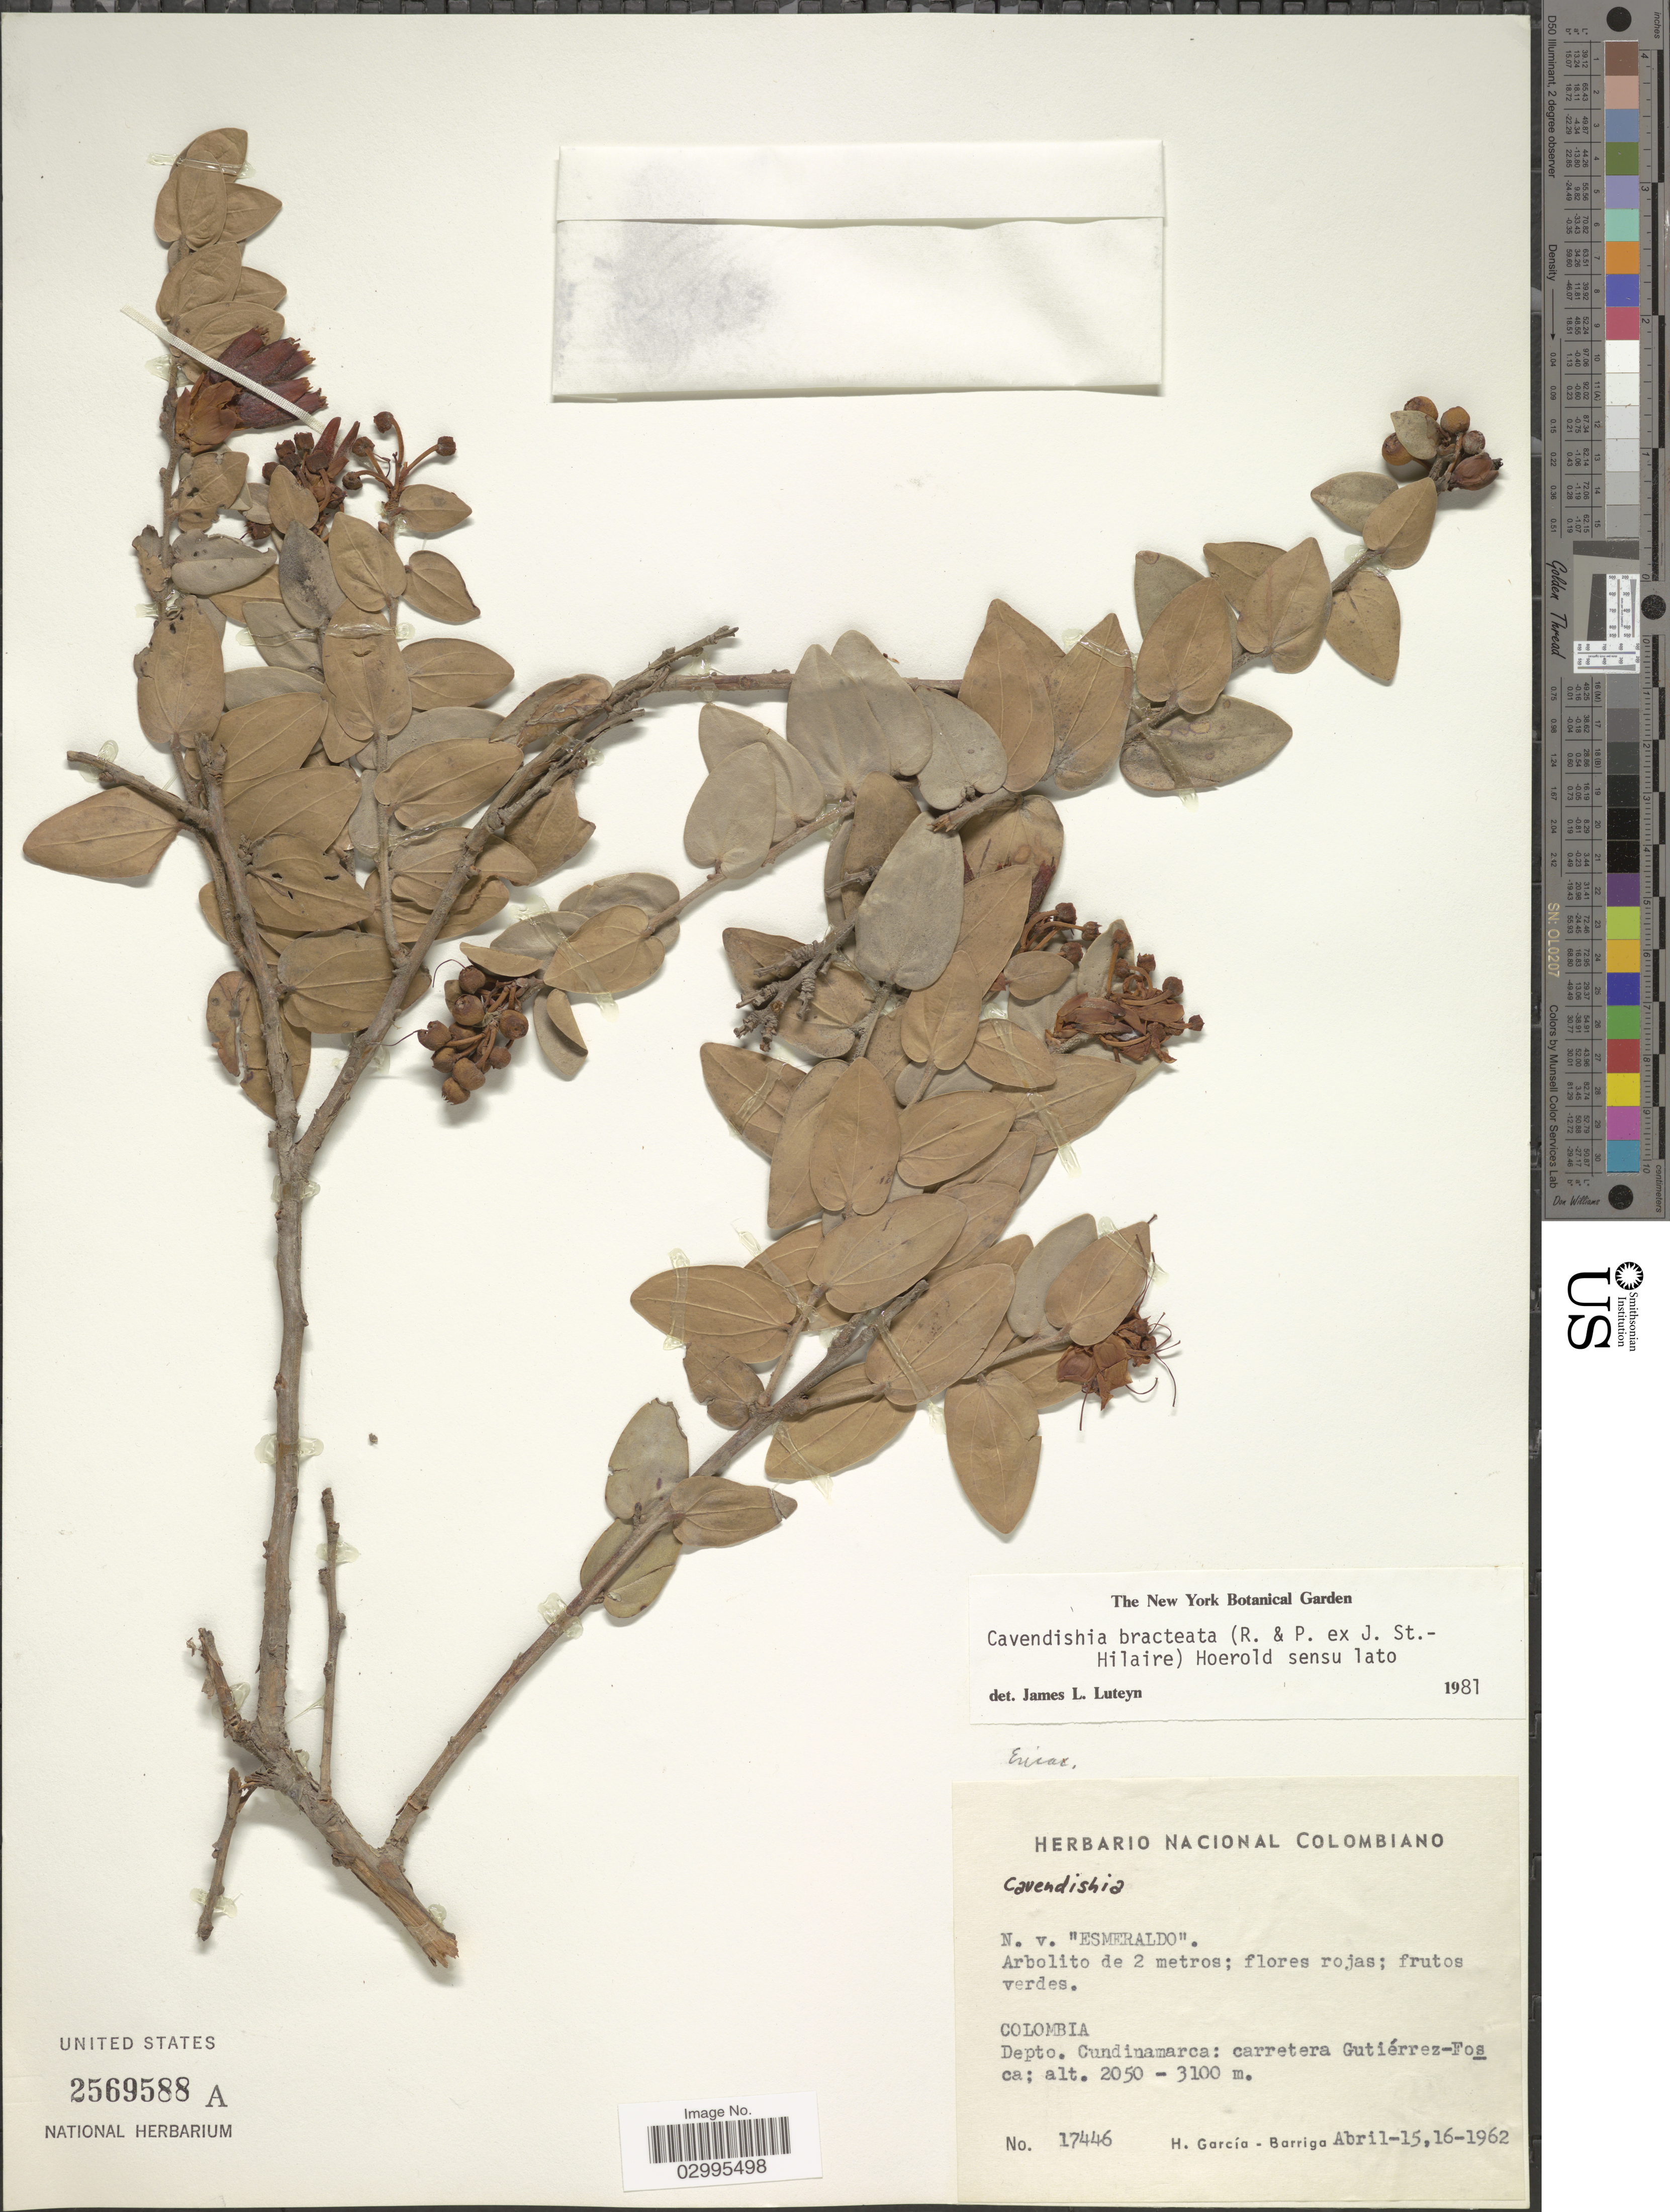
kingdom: Plantae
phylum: Tracheophyta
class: Magnoliopsida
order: Ericales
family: Ericaceae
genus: Cavendishia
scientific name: Cavendishia bracteata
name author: (Ruiz & Pav. ex J. St.-Hil.) Hoerold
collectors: H. García Barriga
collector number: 17446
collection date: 1962-04-15/1962-04-16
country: Colombia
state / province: Cundinamarca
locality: Depto. Cundinamarca: carretera Gutiérrez-Fosca.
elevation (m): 2050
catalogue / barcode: US 2569588A